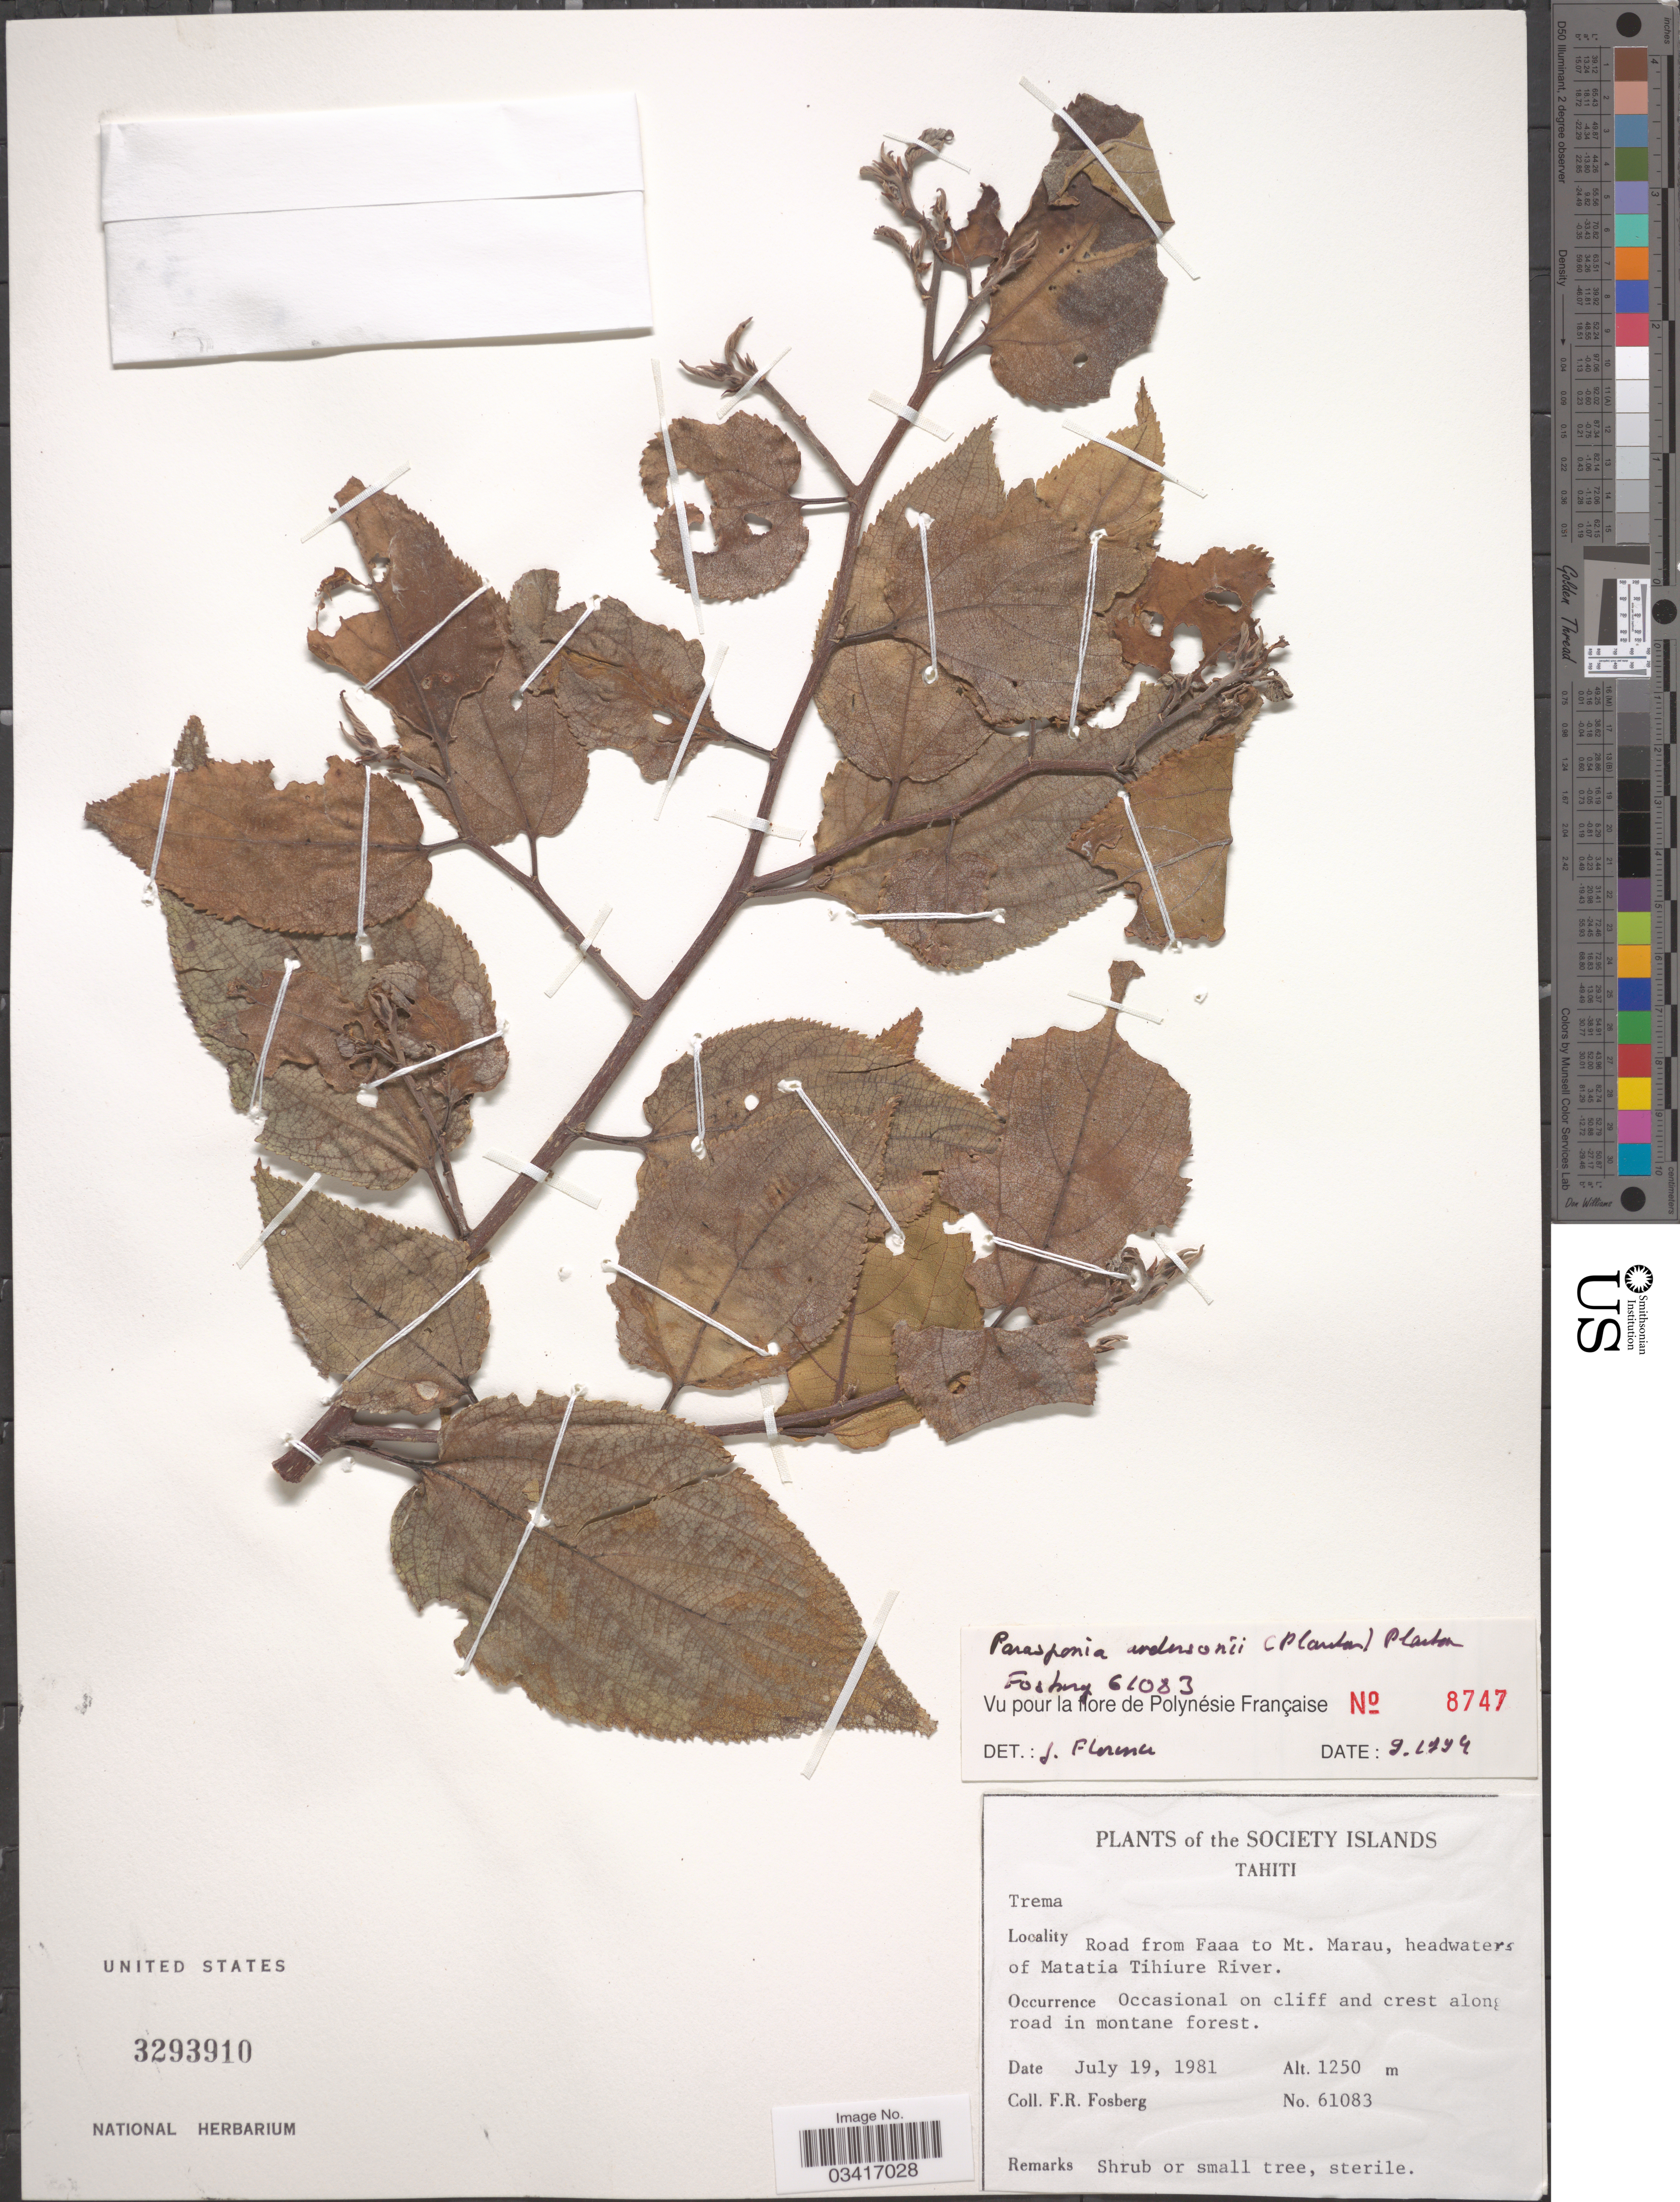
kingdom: Plantae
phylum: Tracheophyta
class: Magnoliopsida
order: Rosales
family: Cannabaceae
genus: Parasponia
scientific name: Parasponia andersonii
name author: Planch.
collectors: F. R. Fosberg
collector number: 61083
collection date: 1981-07-19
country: French Polynesia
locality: The Society Islands. Tahiti. Road from Faaa to Mt. Marau, headwaters of Matatia Tihiure River.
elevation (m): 1250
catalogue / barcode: US 3293910